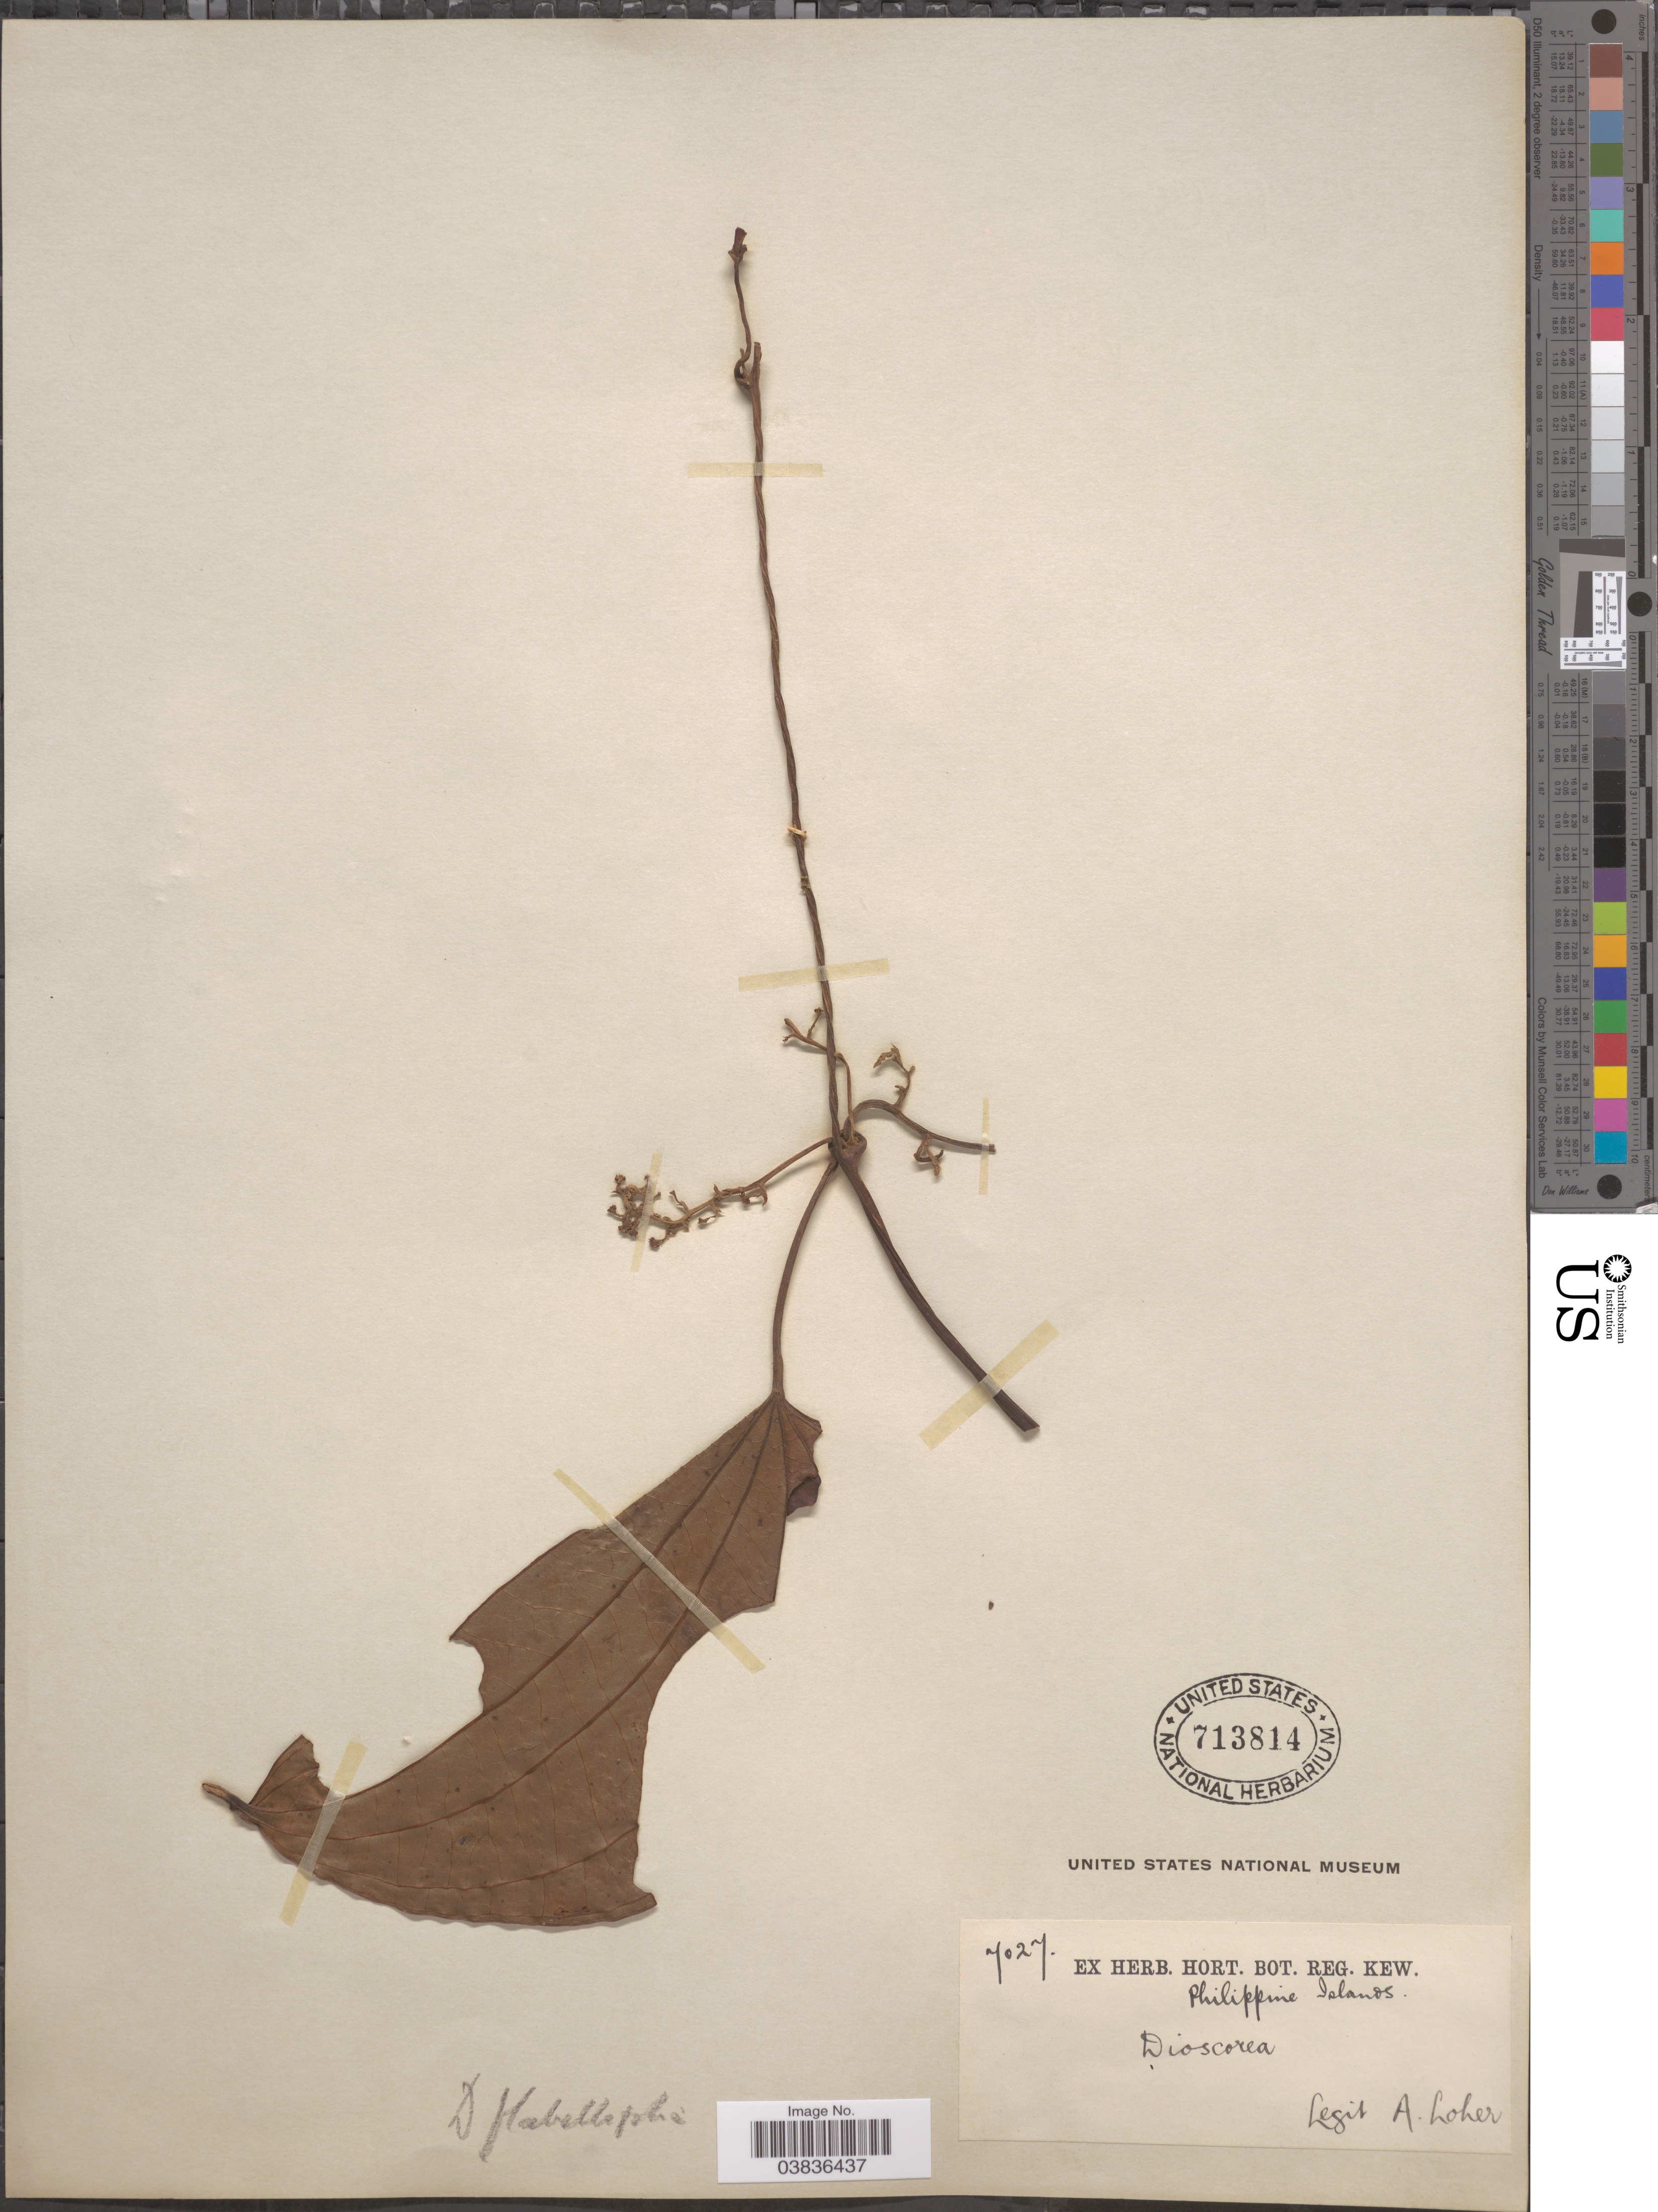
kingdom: Plantae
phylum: Tracheophyta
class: Liliopsida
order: Dioscoreales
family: Dioscoreaceae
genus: Dioscorea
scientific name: Dioscorea flabellifolia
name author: Prain & Burkill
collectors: A. Loher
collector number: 7027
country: Philippines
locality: Philippine Islands.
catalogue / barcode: US 713814